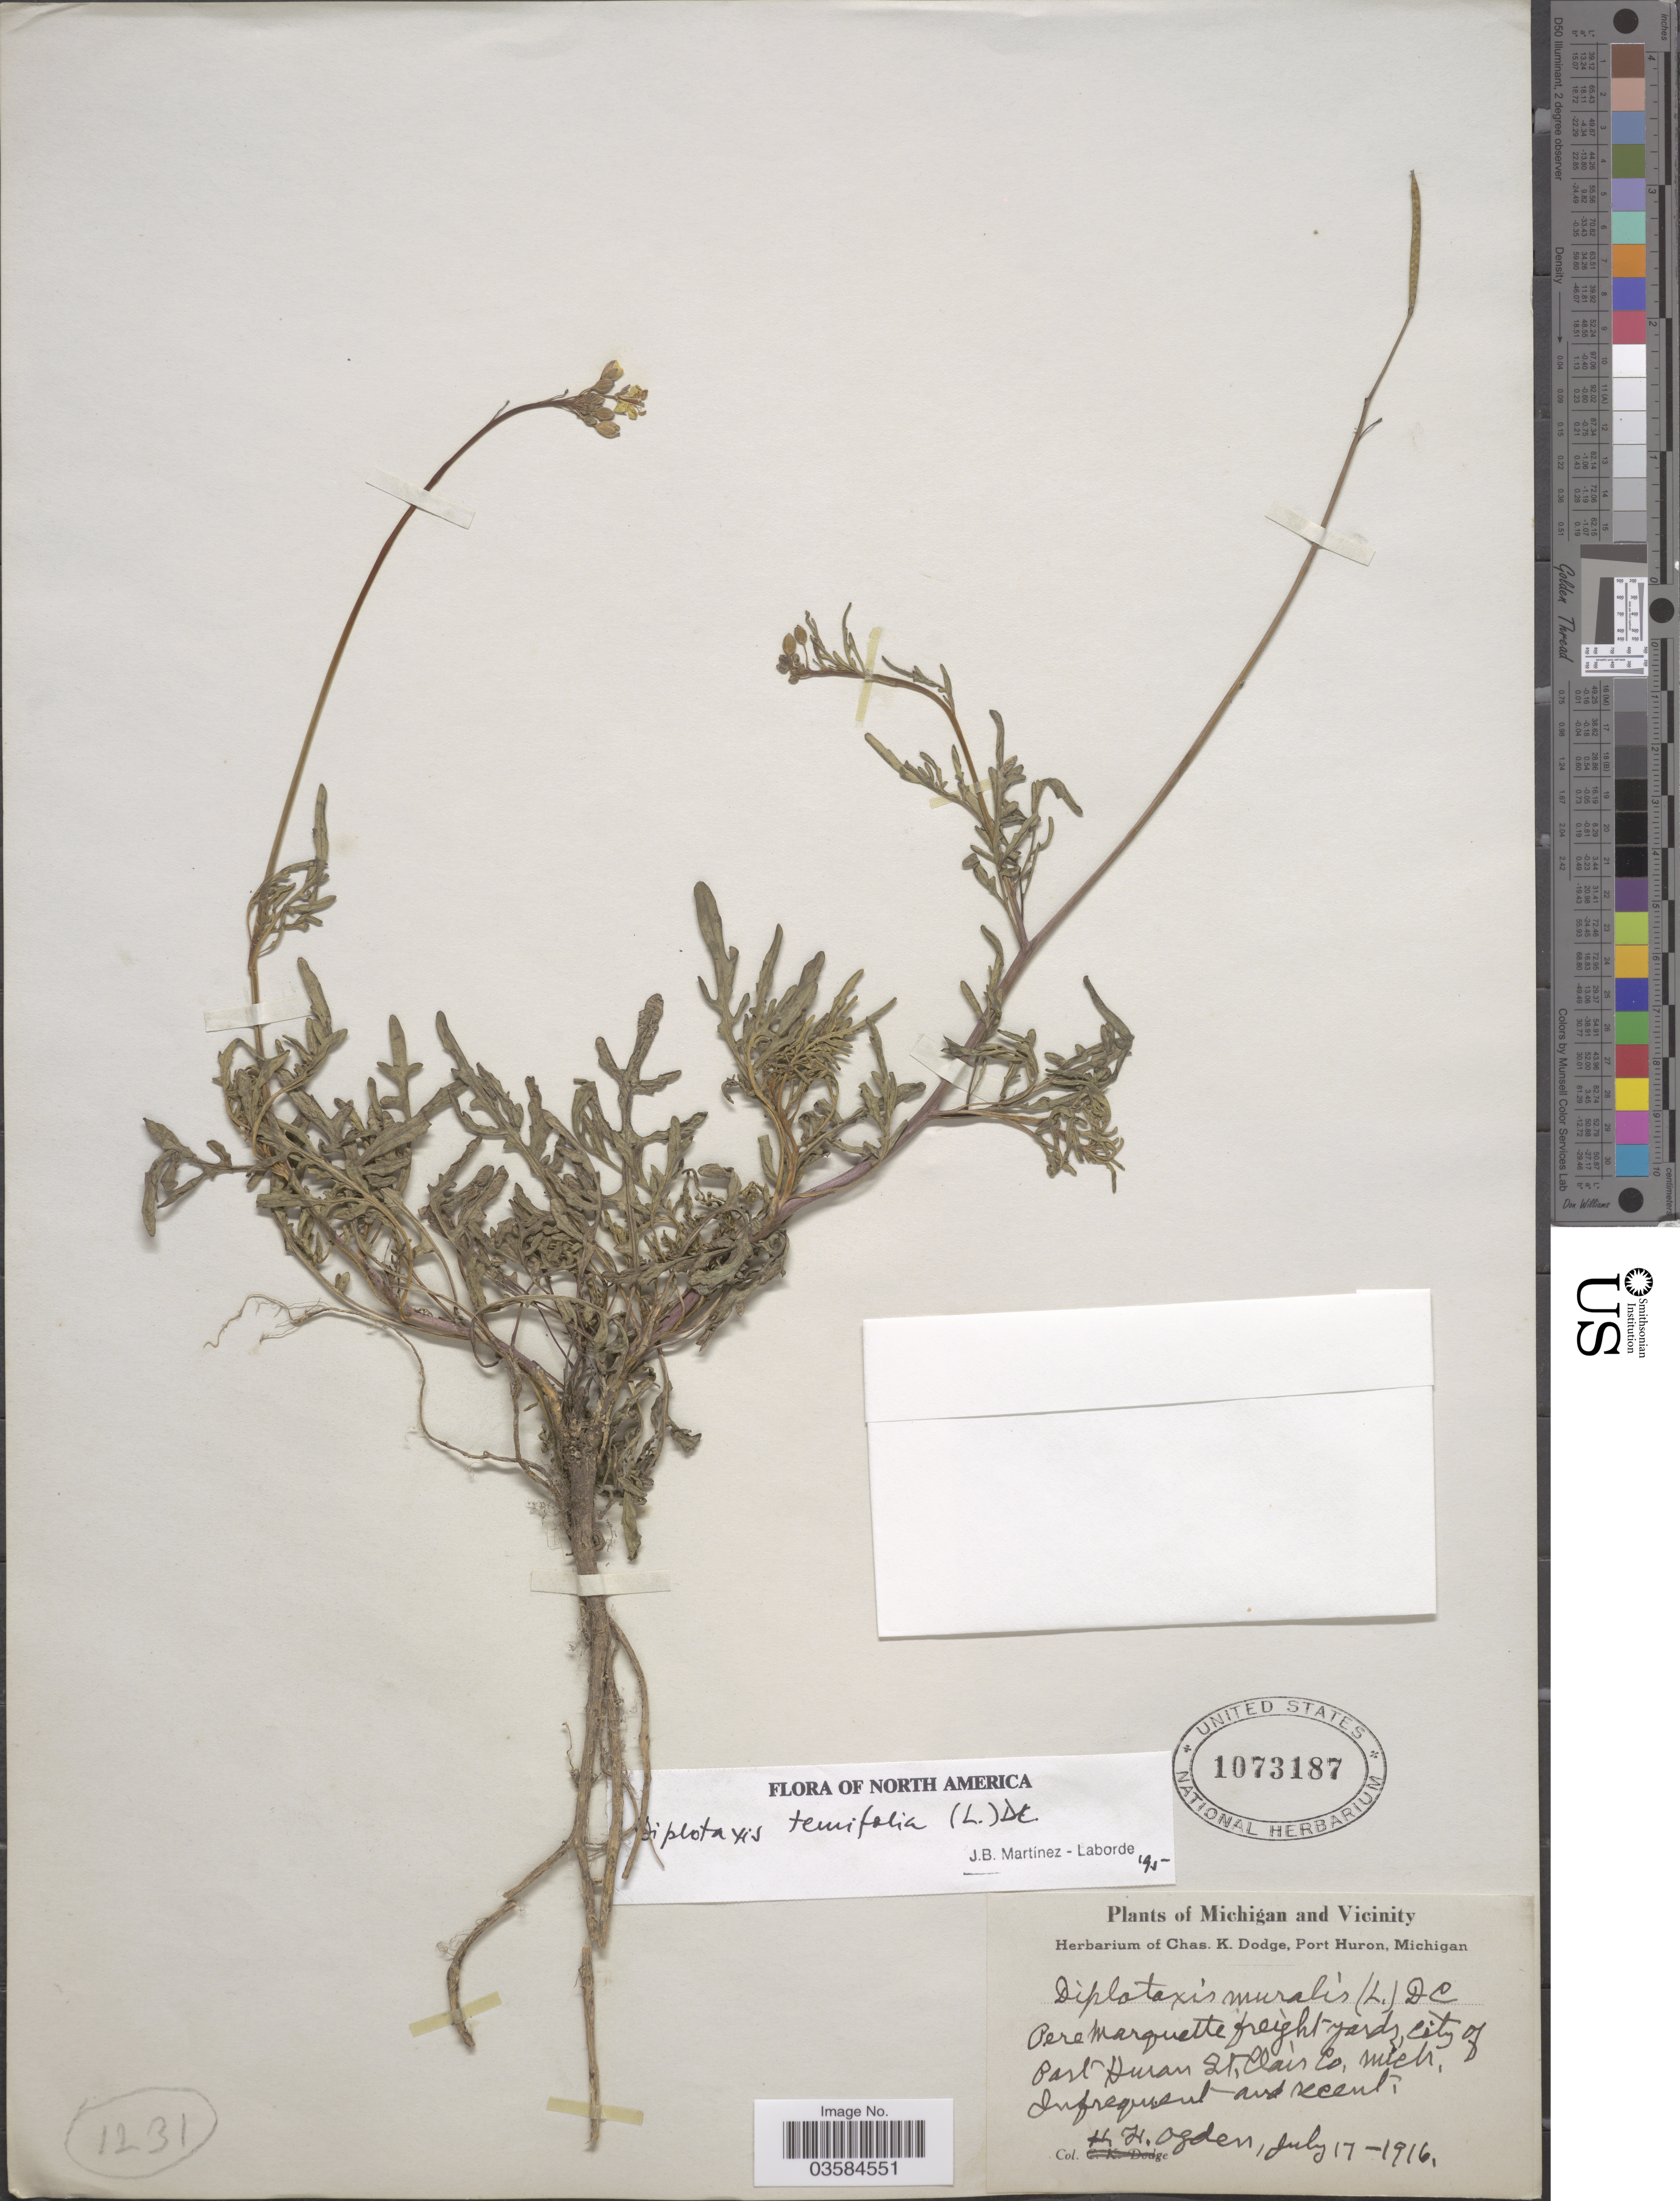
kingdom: Plantae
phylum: Tracheophyta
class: Magnoliopsida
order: Brassicales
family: Brassicaceae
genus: Diplotaxis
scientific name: Diplotaxis tenuifolia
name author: (L.) DC.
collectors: H. Ogden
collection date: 1916-07-17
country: United States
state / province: Michigan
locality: Michigan and vicinity. Pere Marquette freight yard, city of Port Huron St. Clair Co.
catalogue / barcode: US 1073187